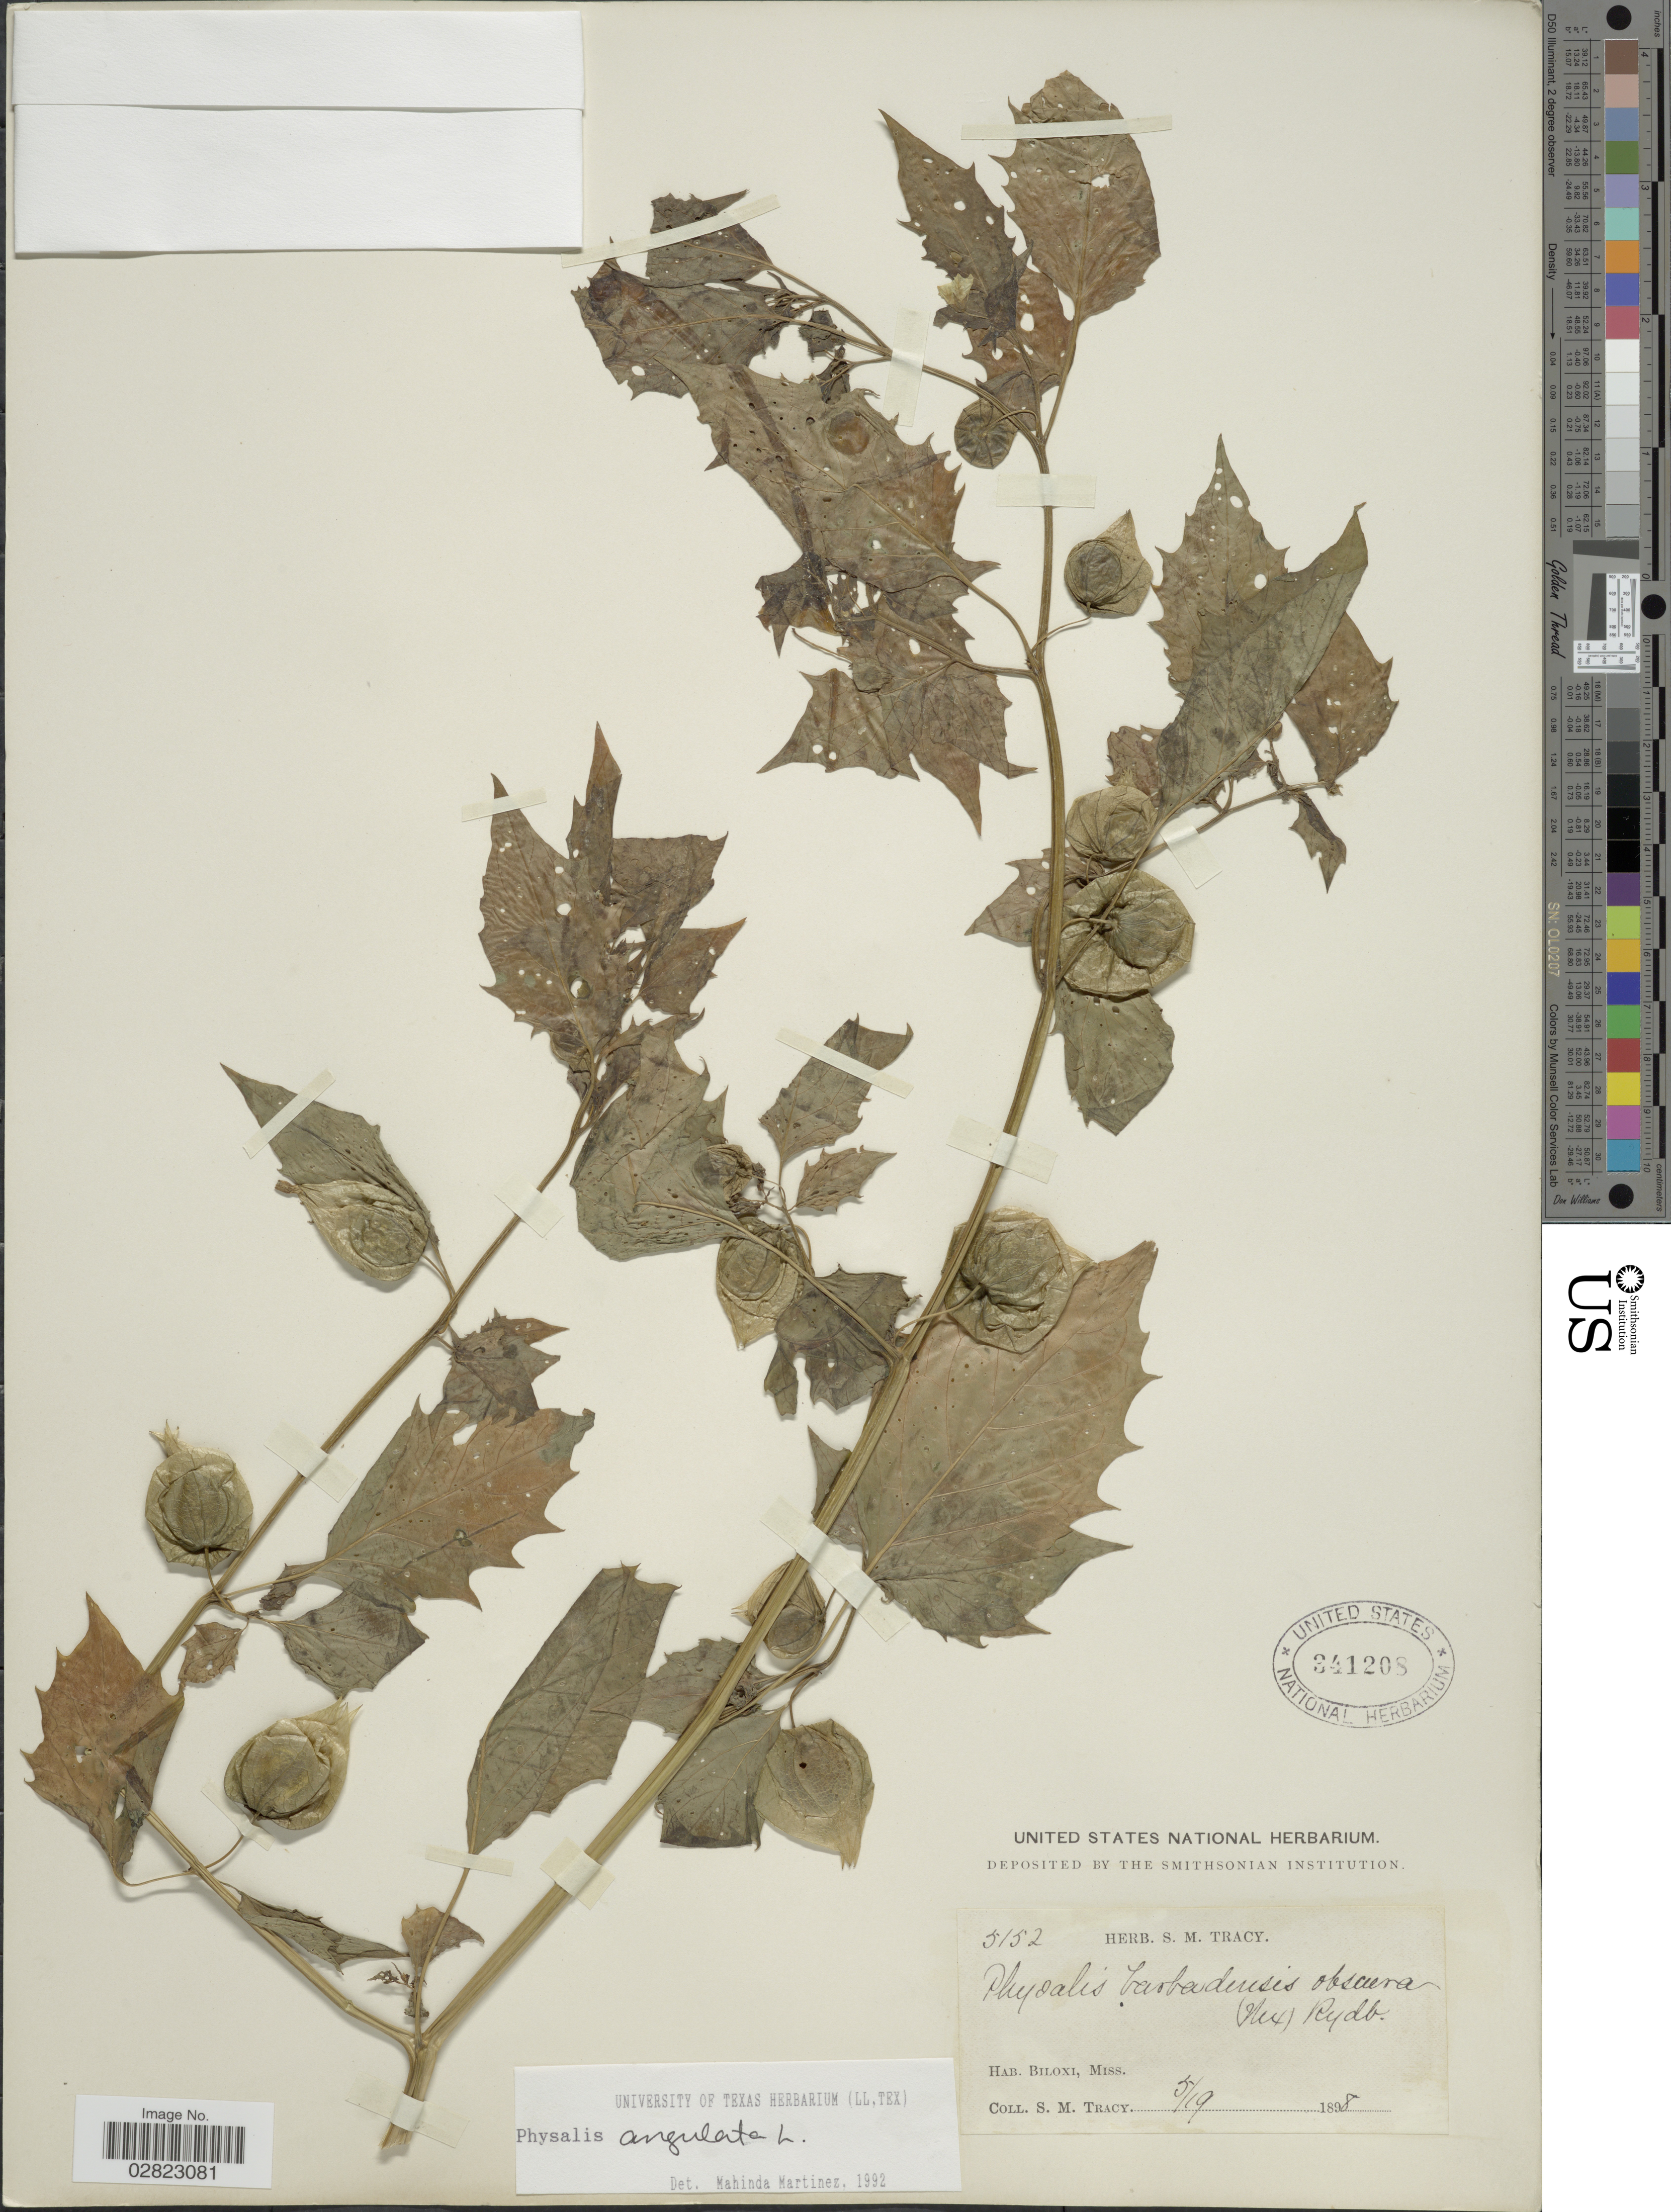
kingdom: Plantae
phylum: Tracheophyta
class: Magnoliopsida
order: Solanales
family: Solanaceae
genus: Physalis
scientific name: Physalis angulata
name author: L.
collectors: S. M. Tracy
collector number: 5152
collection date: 1898-05-19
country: United States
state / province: Mississippi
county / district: Harrison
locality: Biloxi.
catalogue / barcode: US 341208